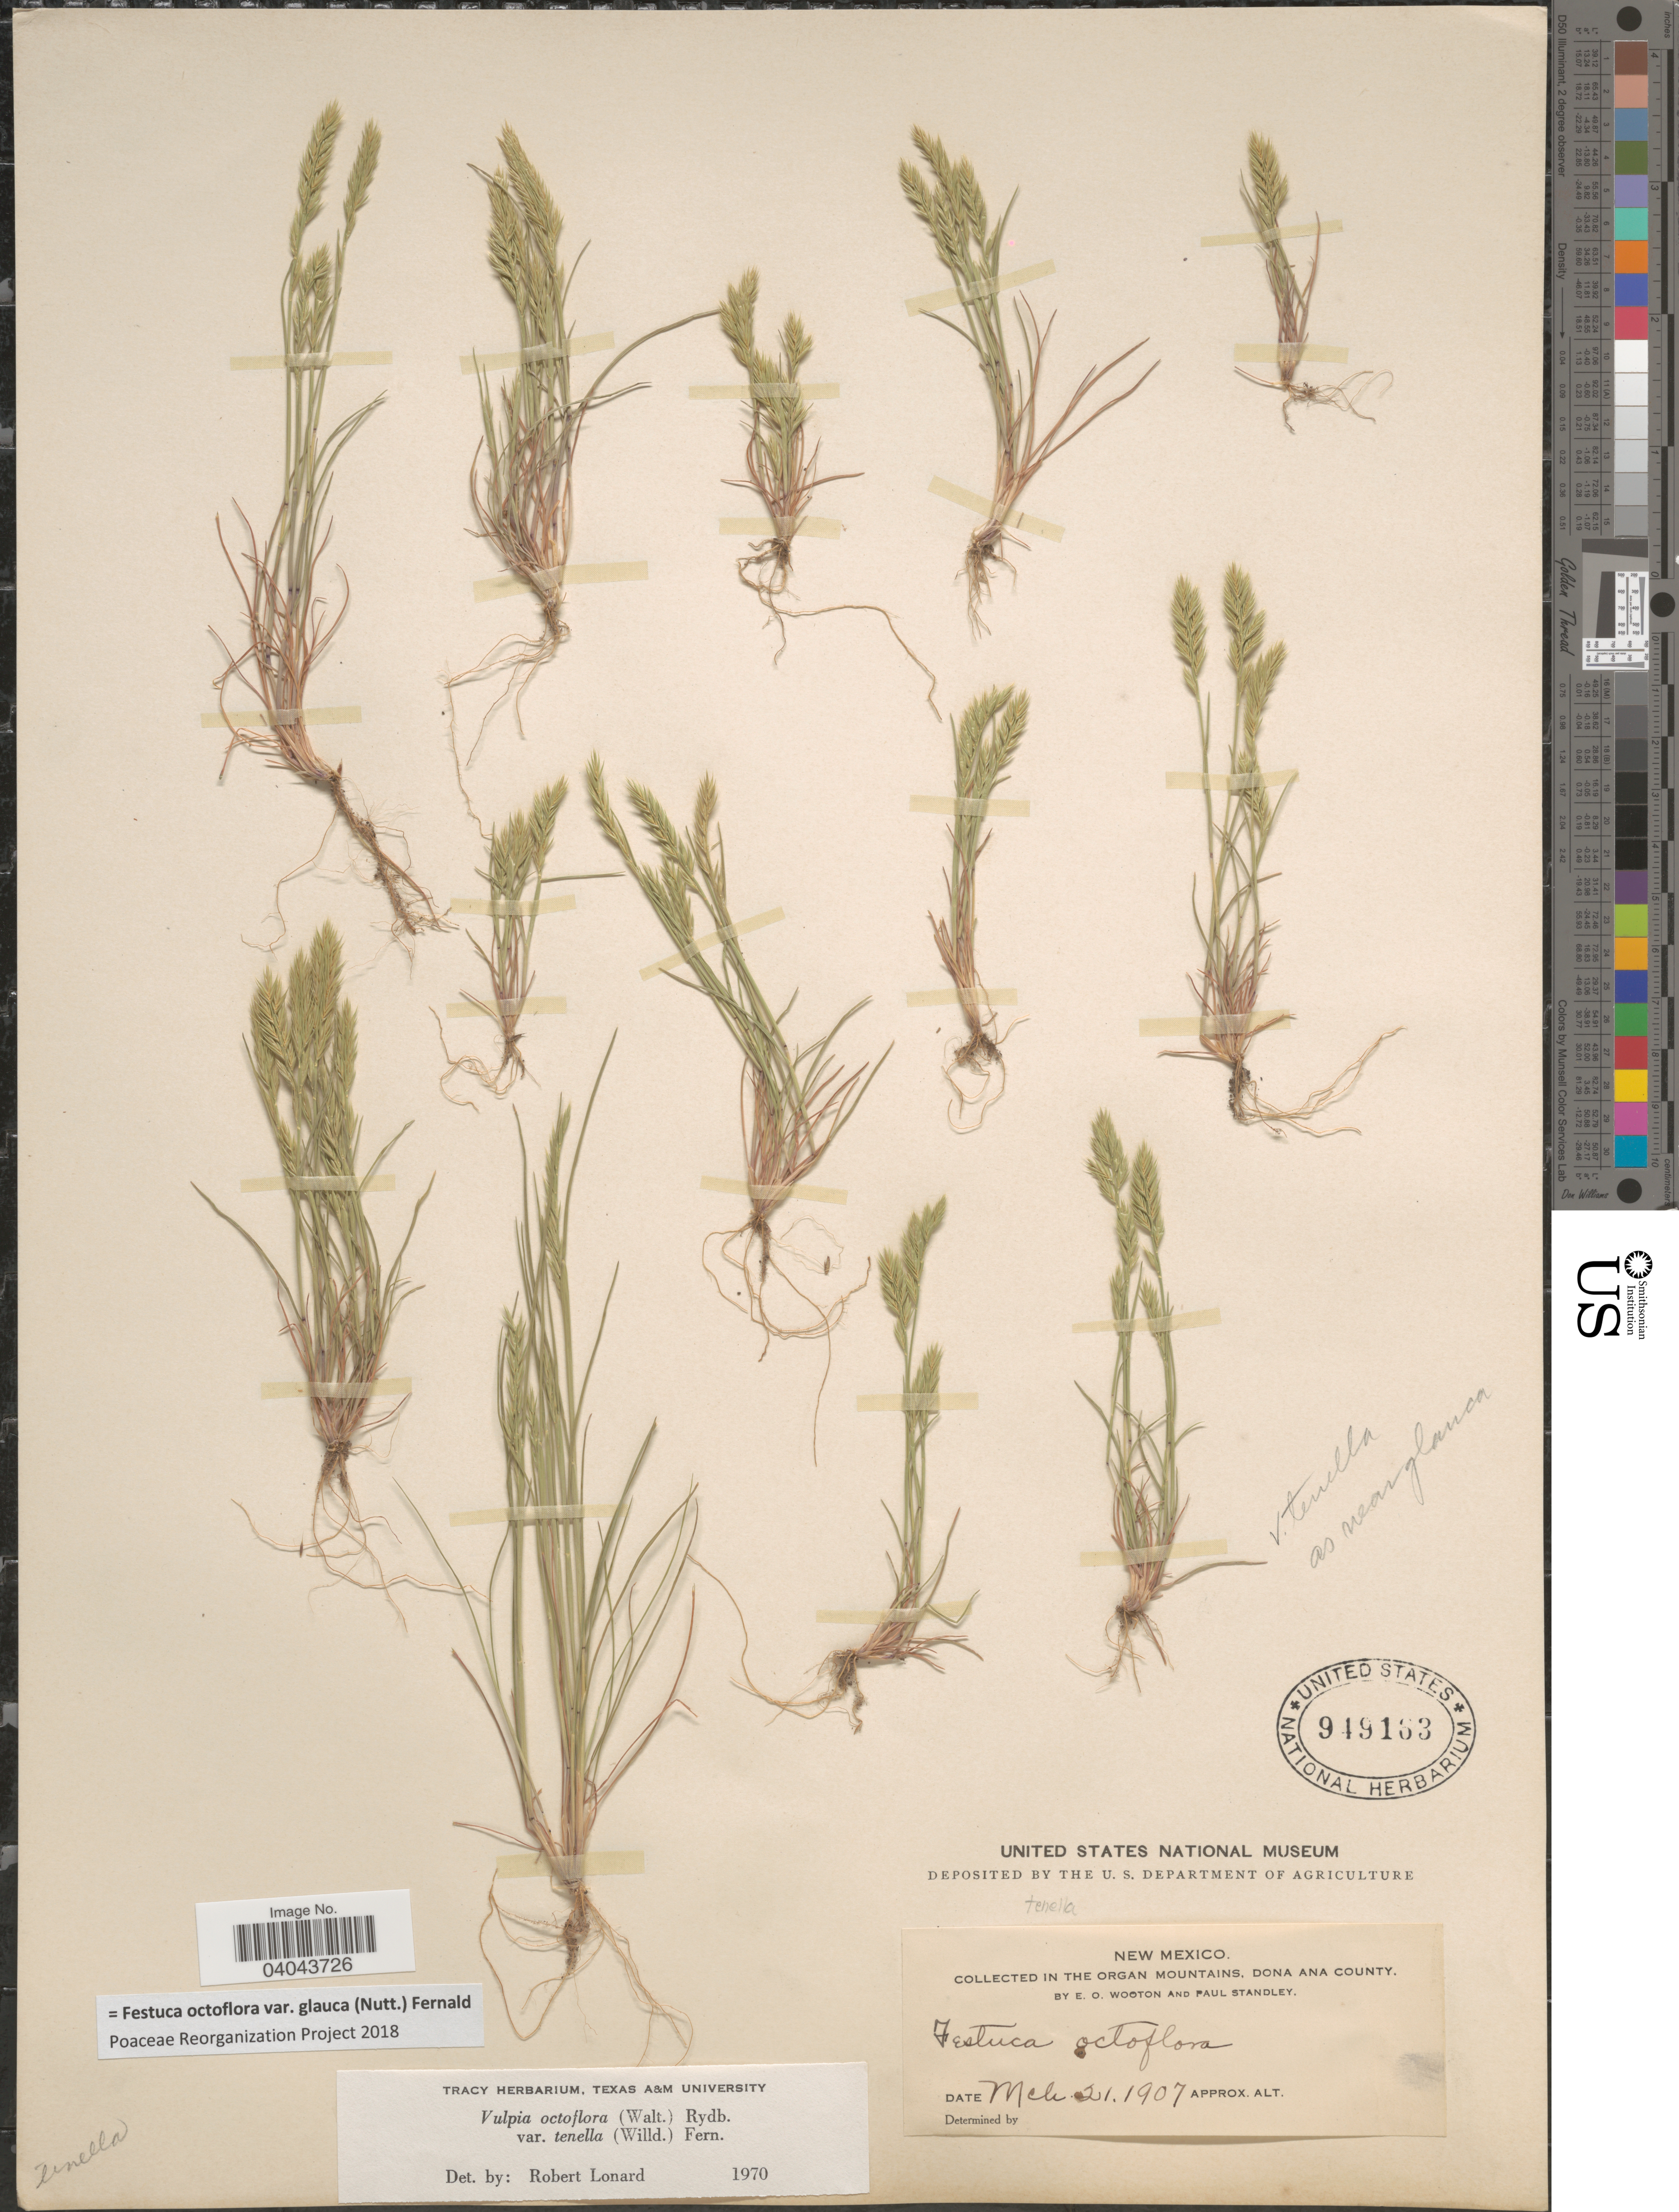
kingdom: Plantae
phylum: Tracheophyta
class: Liliopsida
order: Poales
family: Poaceae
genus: Festuca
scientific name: Festuca octoflora var. glauca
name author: (Nutt.) Fernald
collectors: E. O. Wooton & P. C. Standley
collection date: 1907-05-21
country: United States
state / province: New Mexico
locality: In the Organ Mountains, Dona Ana County.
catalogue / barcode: US 949163